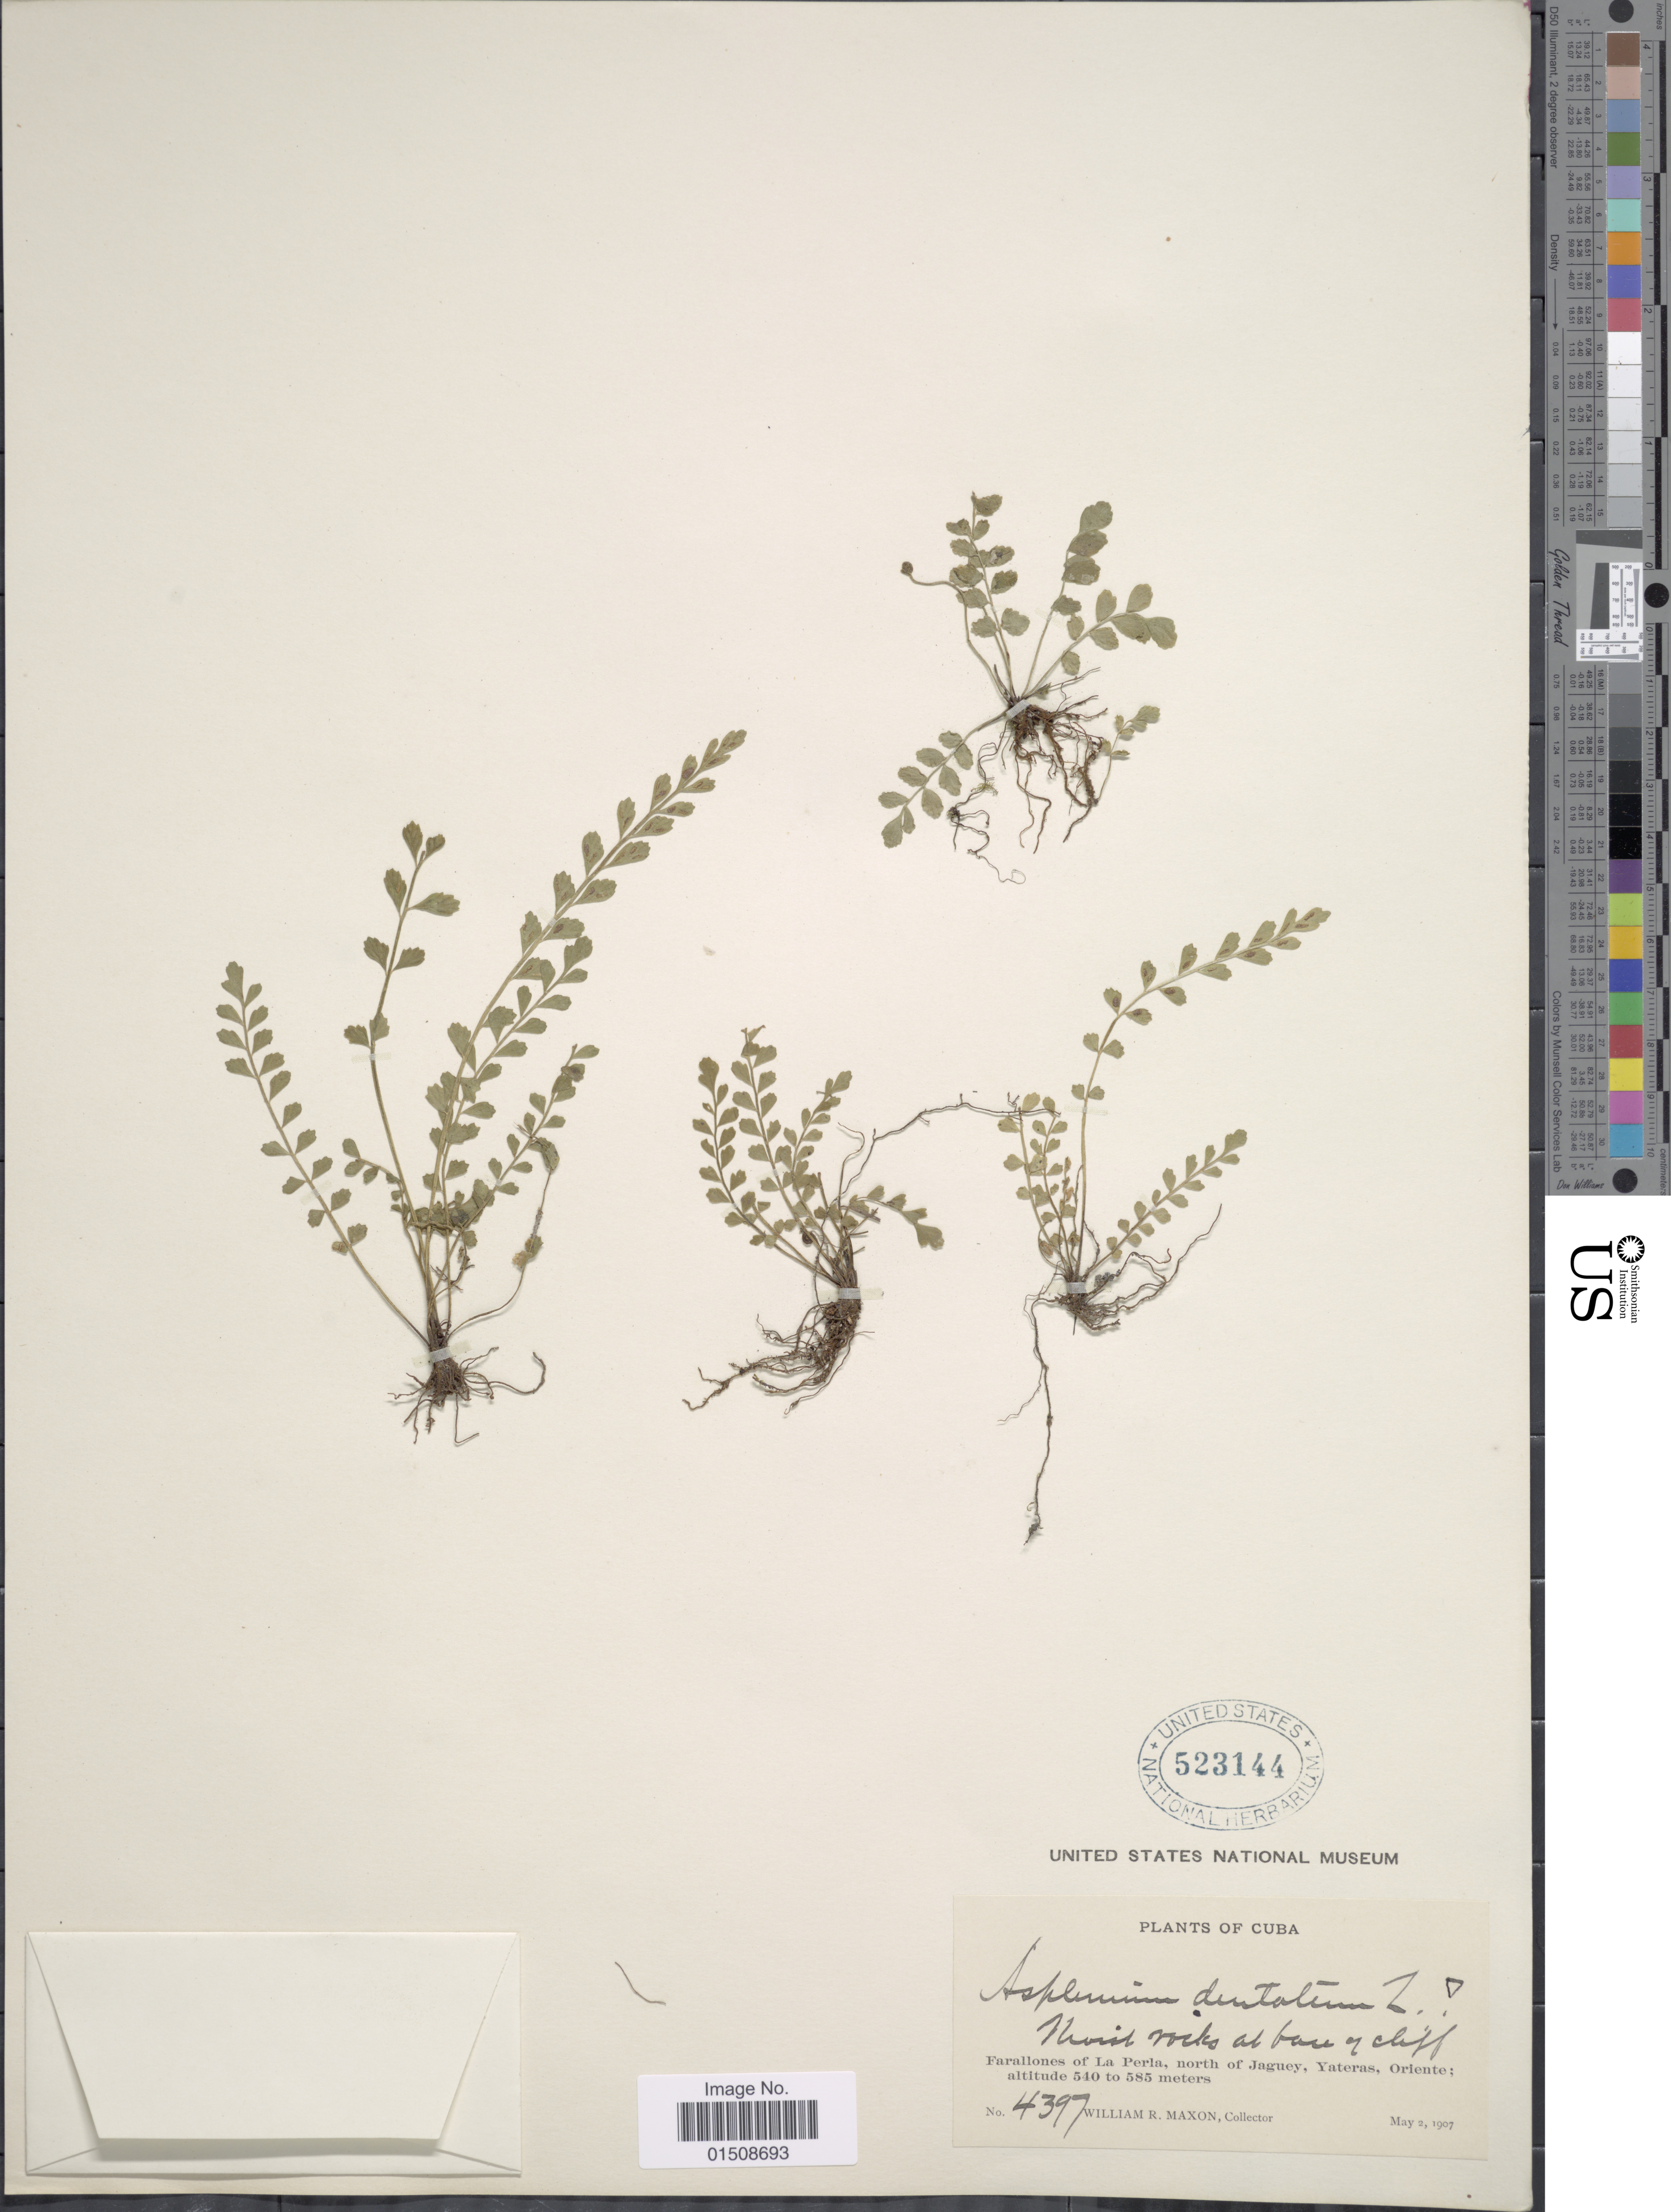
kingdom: Plantae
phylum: Tracheophyta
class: Polypodiopsida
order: Polypodiales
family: Aspleniaceae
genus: Asplenium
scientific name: Asplenium dentatum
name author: L.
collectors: W. R. Maxon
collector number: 4397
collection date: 1907-05-02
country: Cuba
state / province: Oriente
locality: Farallones of La Perla, north of Jaguey, Yateras, Oriente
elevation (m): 540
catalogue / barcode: US 523144